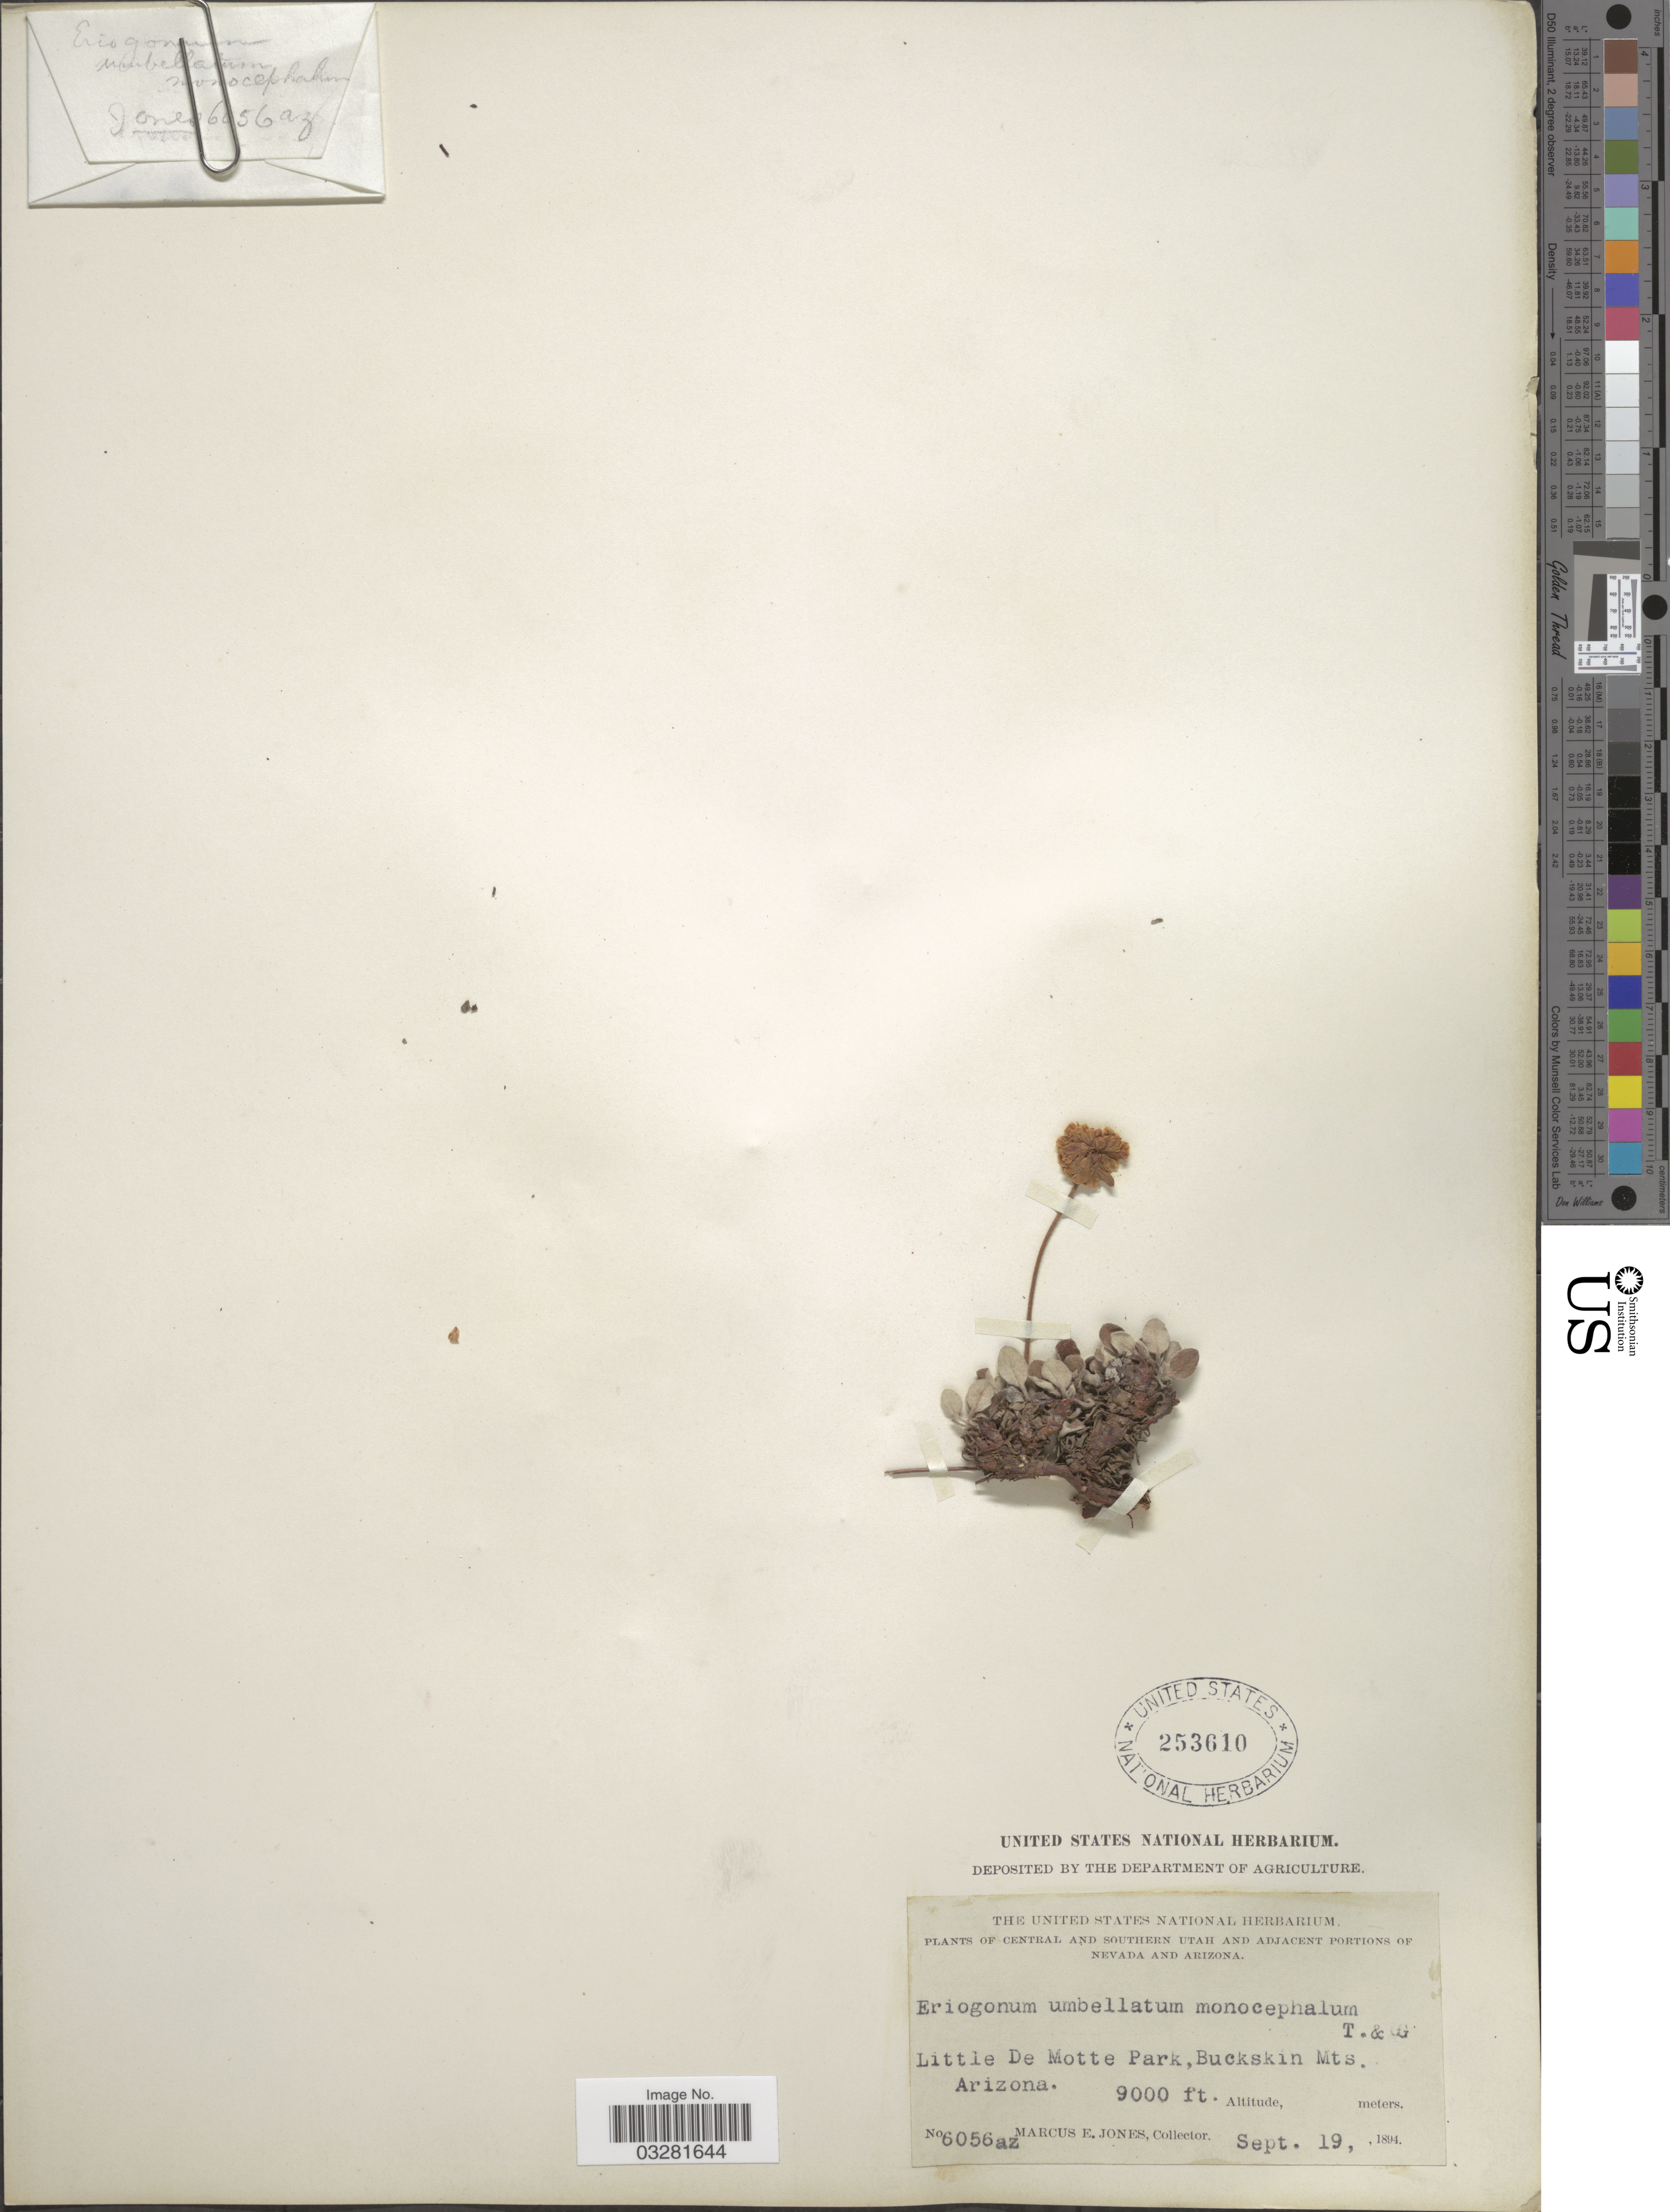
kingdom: Plantae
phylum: Tracheophyta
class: Magnoliopsida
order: Caryophyllales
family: Polygonaceae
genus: Eriogonum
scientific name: Eriogonum umbellatum var. porteri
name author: (Small) S. Stokes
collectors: M. E. Jones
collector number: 6056az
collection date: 1894-09-19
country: United States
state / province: Arizona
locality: Adjacent portions of Arizona. Little De Motte Park, Buckskin Mts.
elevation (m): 2743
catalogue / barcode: US 253610